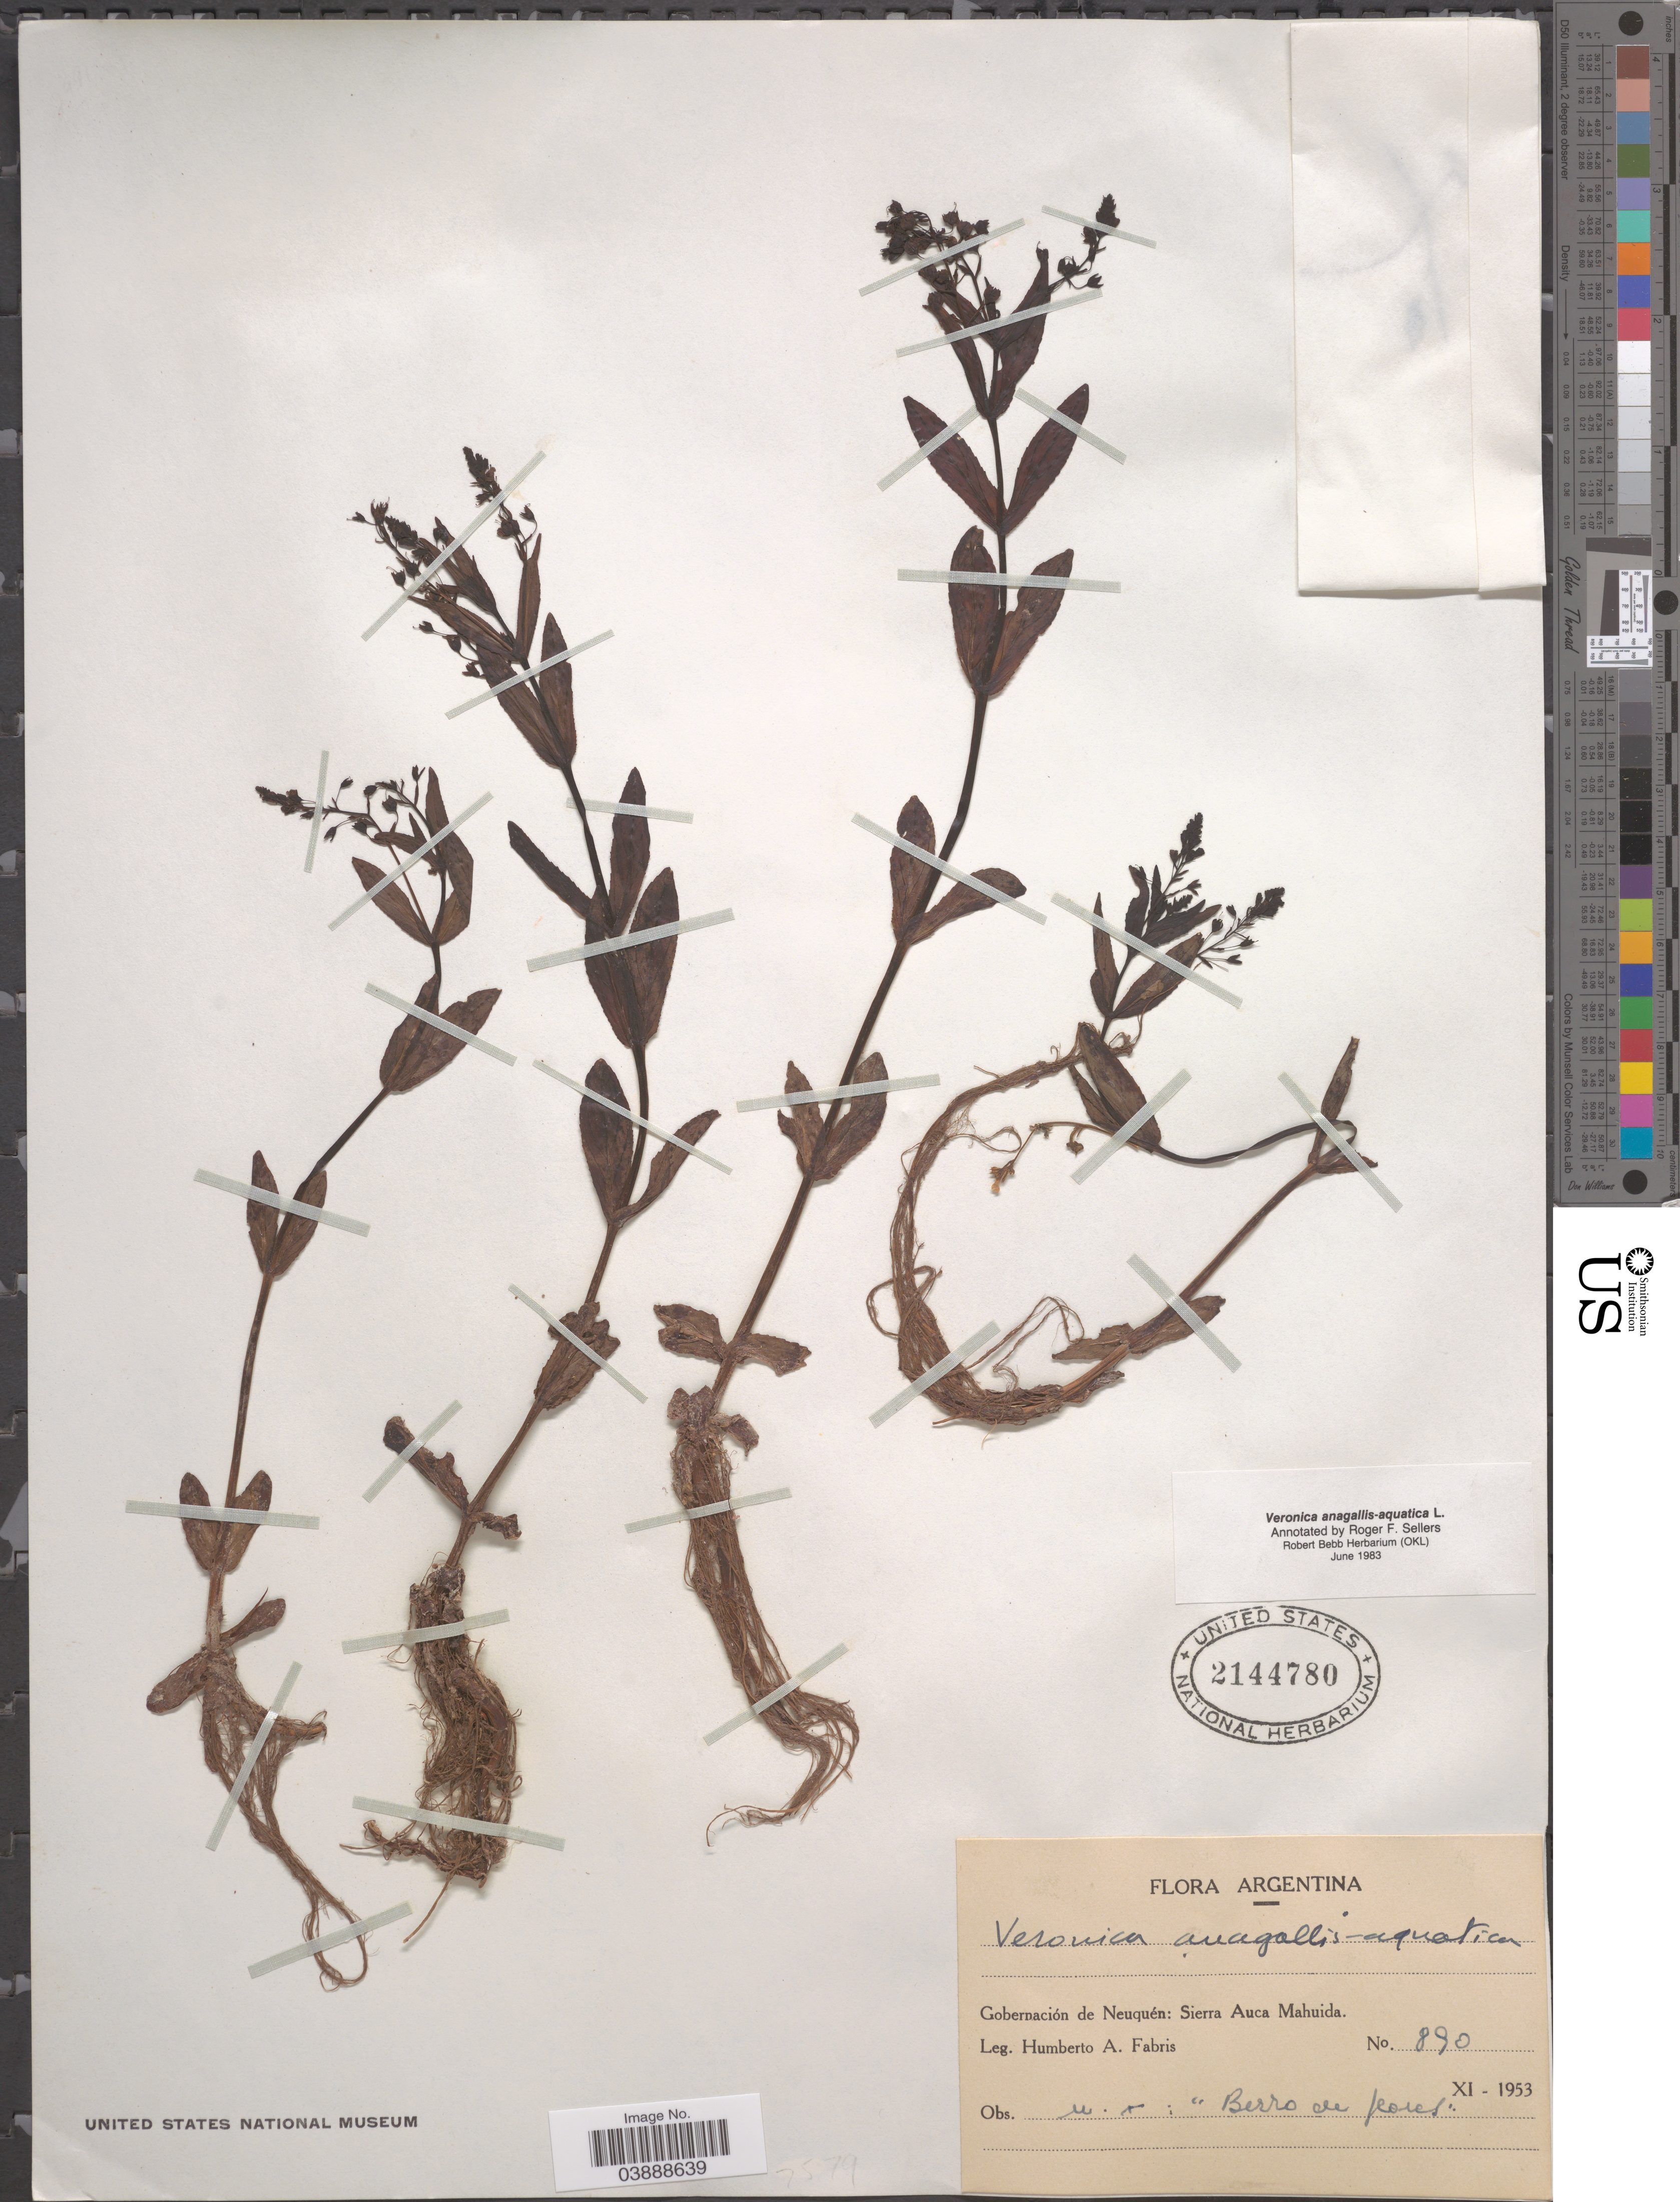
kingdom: Plantae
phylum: Tracheophyta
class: Magnoliopsida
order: Lamiales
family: Plantaginaceae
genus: Veronica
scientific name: Veronica anagallis-aquatica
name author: L.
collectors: H. A. Fabris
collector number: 890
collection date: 1953-11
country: Argentina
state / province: Neuquen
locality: Gobernación de Neuquén: Sierra Auca Mahuida.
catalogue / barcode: US 2144780